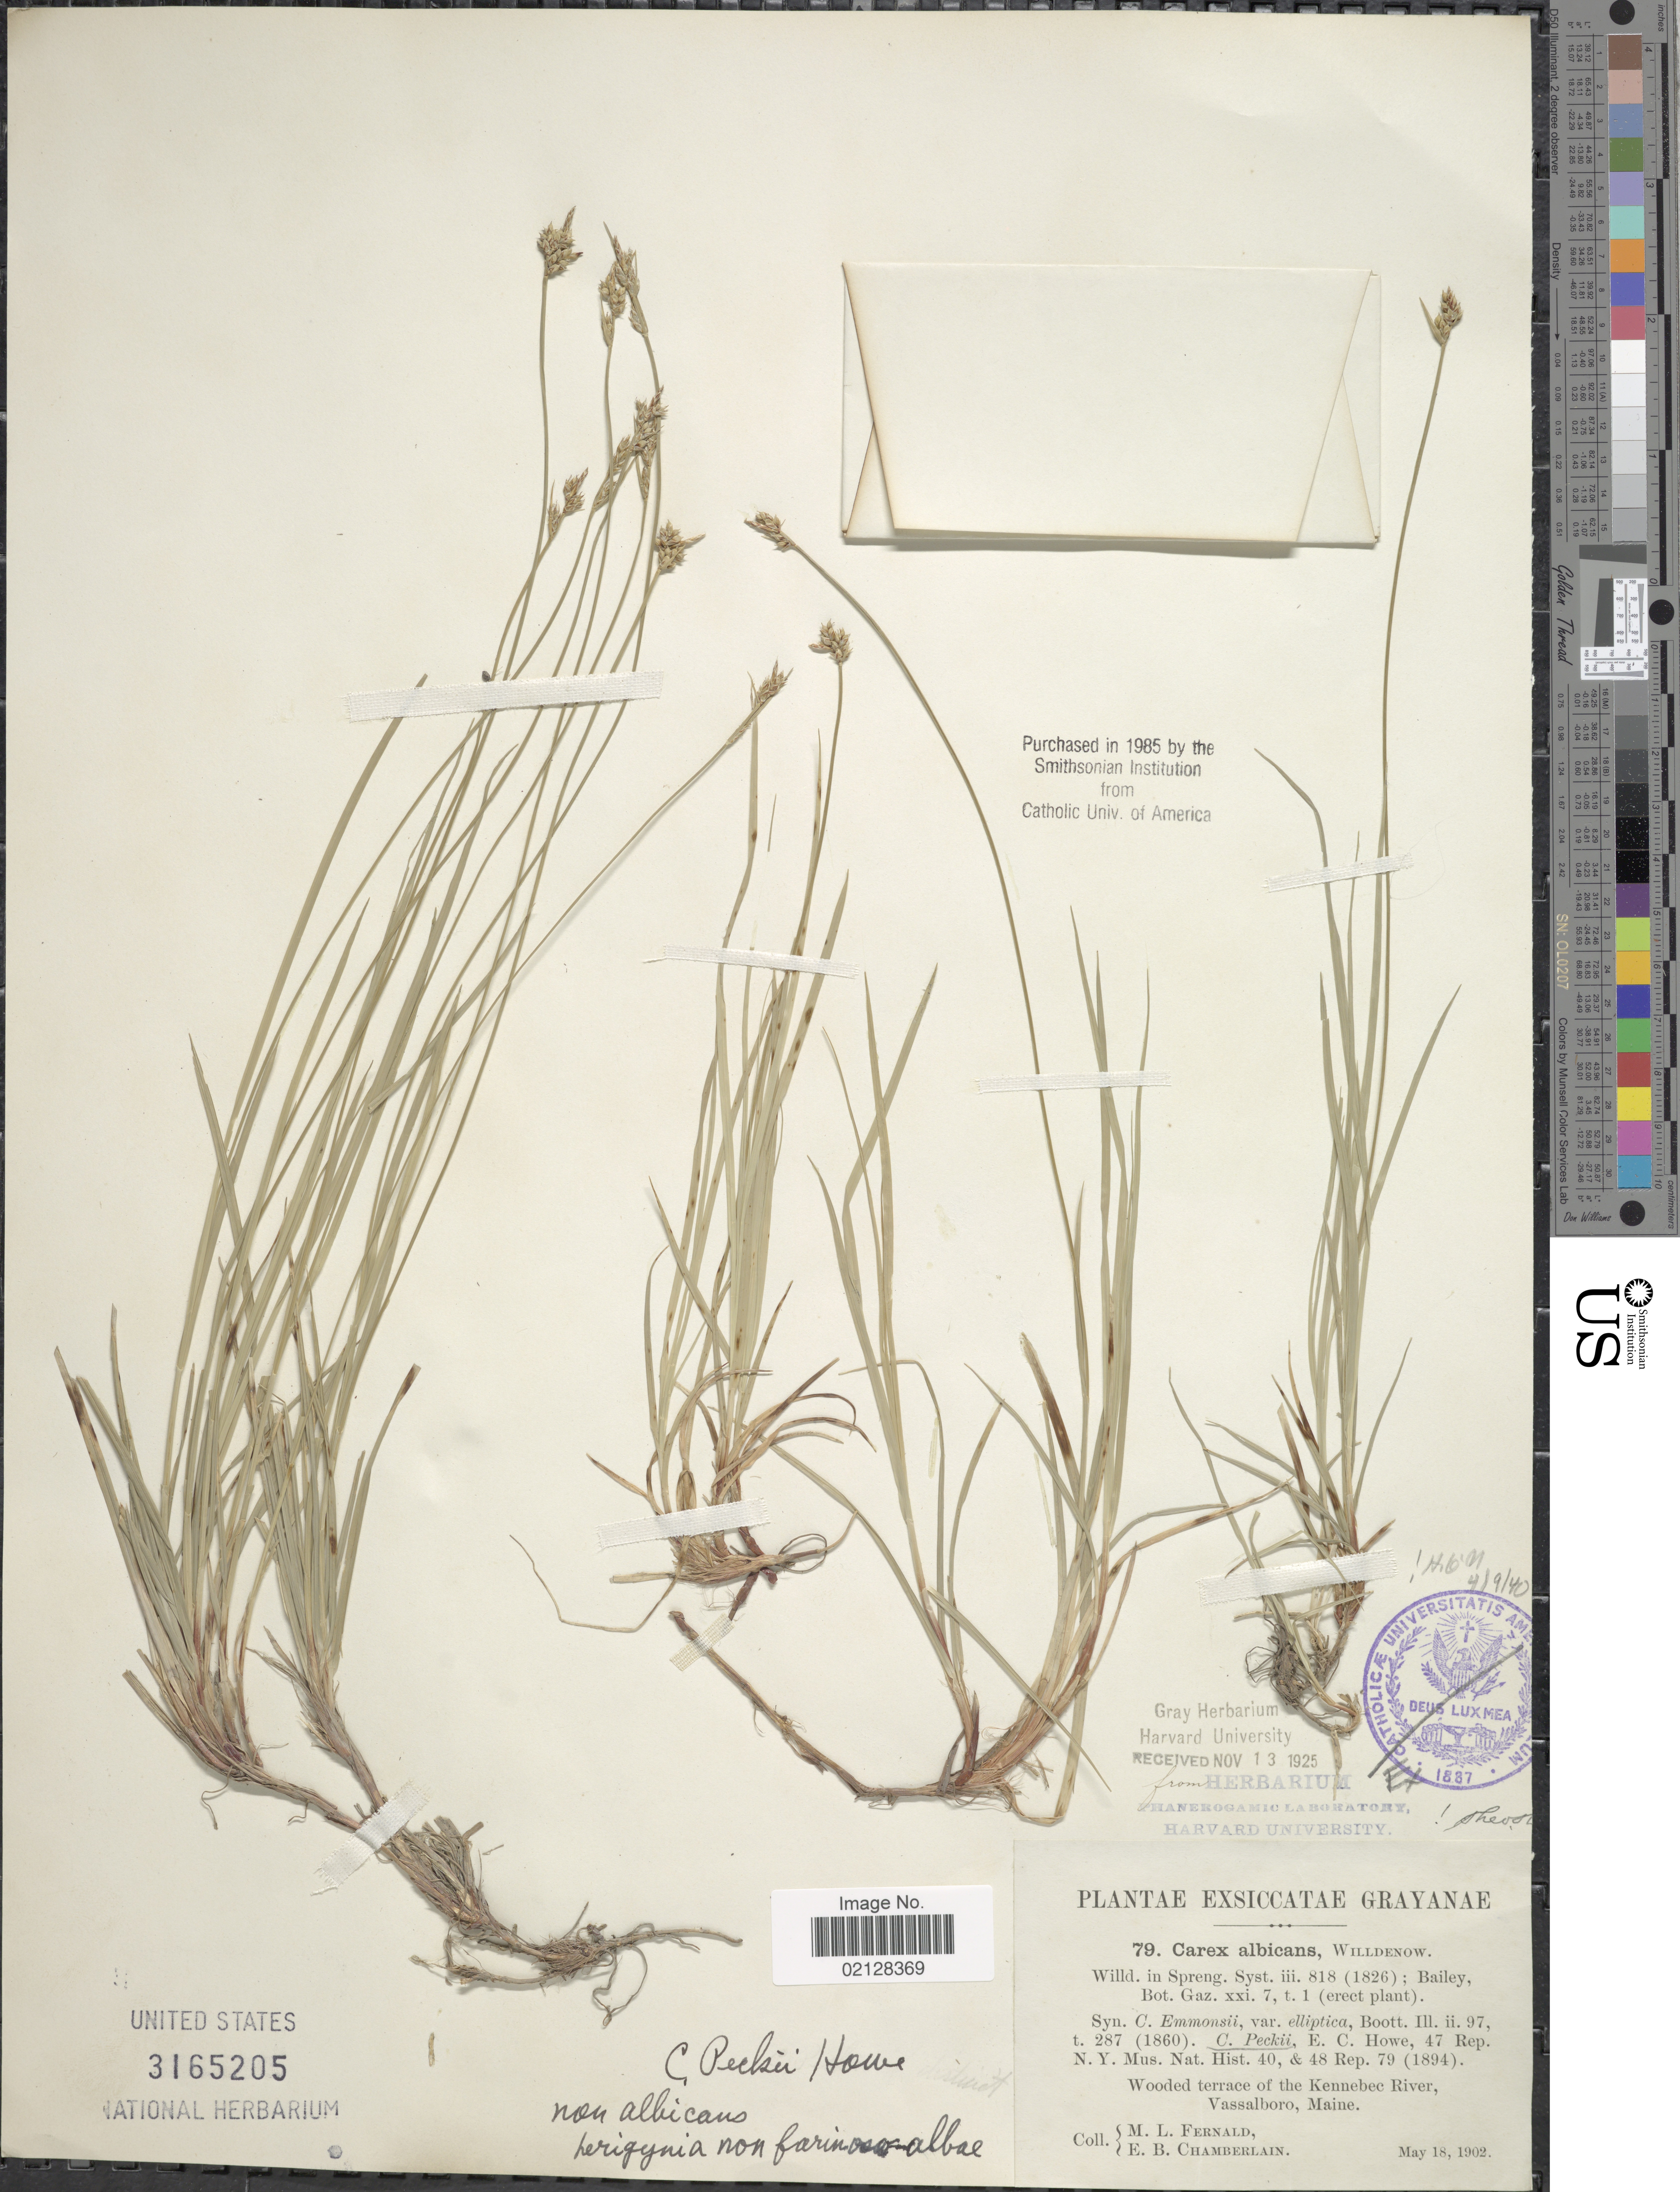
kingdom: Plantae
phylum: Tracheophyta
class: Liliopsida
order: Poales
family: Cyperaceae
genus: Carex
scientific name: Carex peckii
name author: Howe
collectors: M. L. Fernald & E. Chamberlain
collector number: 79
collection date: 1902-05-18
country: United States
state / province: Maine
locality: Wooded terrace of the Kennebee River, Vassalboro, Maine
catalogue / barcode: US 3165205